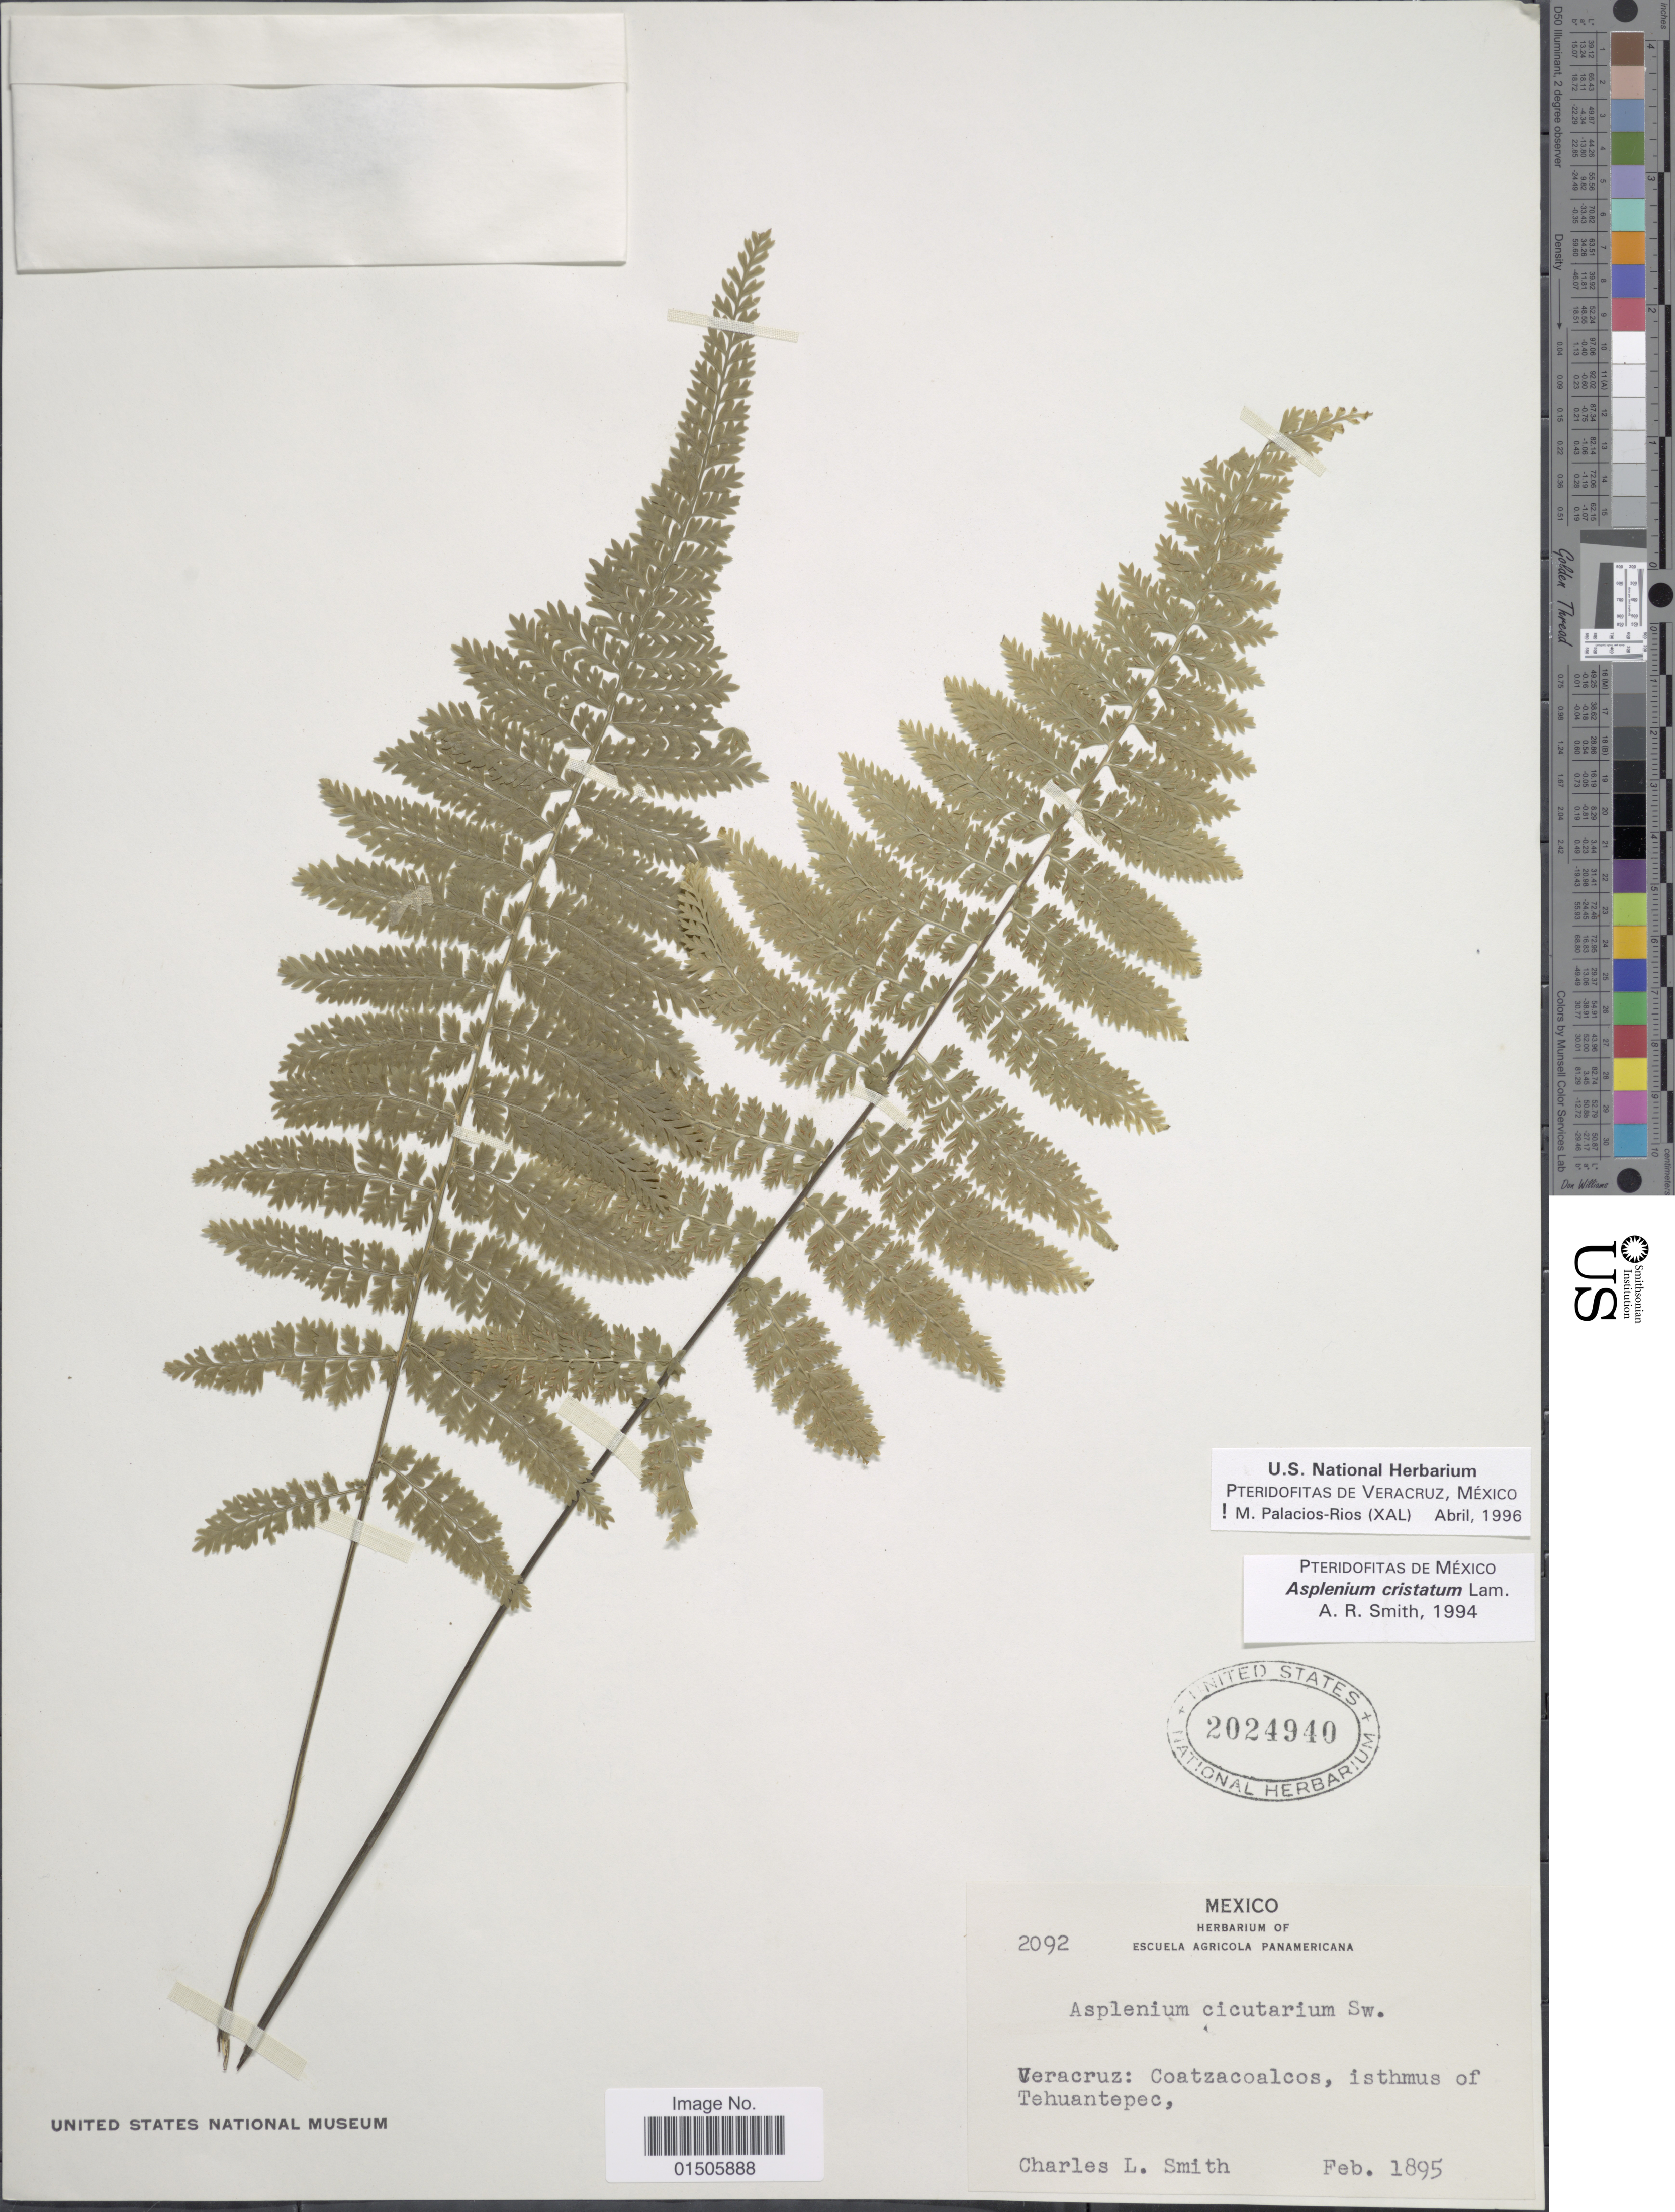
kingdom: Plantae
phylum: Tracheophyta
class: Polypodiopsida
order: Polypodiales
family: Aspleniaceae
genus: Asplenium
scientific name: Asplenium cristatum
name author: Lam.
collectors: C. L. Smith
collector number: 2092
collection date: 1895-02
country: Mexico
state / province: Veracruz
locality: Veracruz, Coatzacoalcos, isthmus of Tehuantepec,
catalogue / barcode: US 2024940